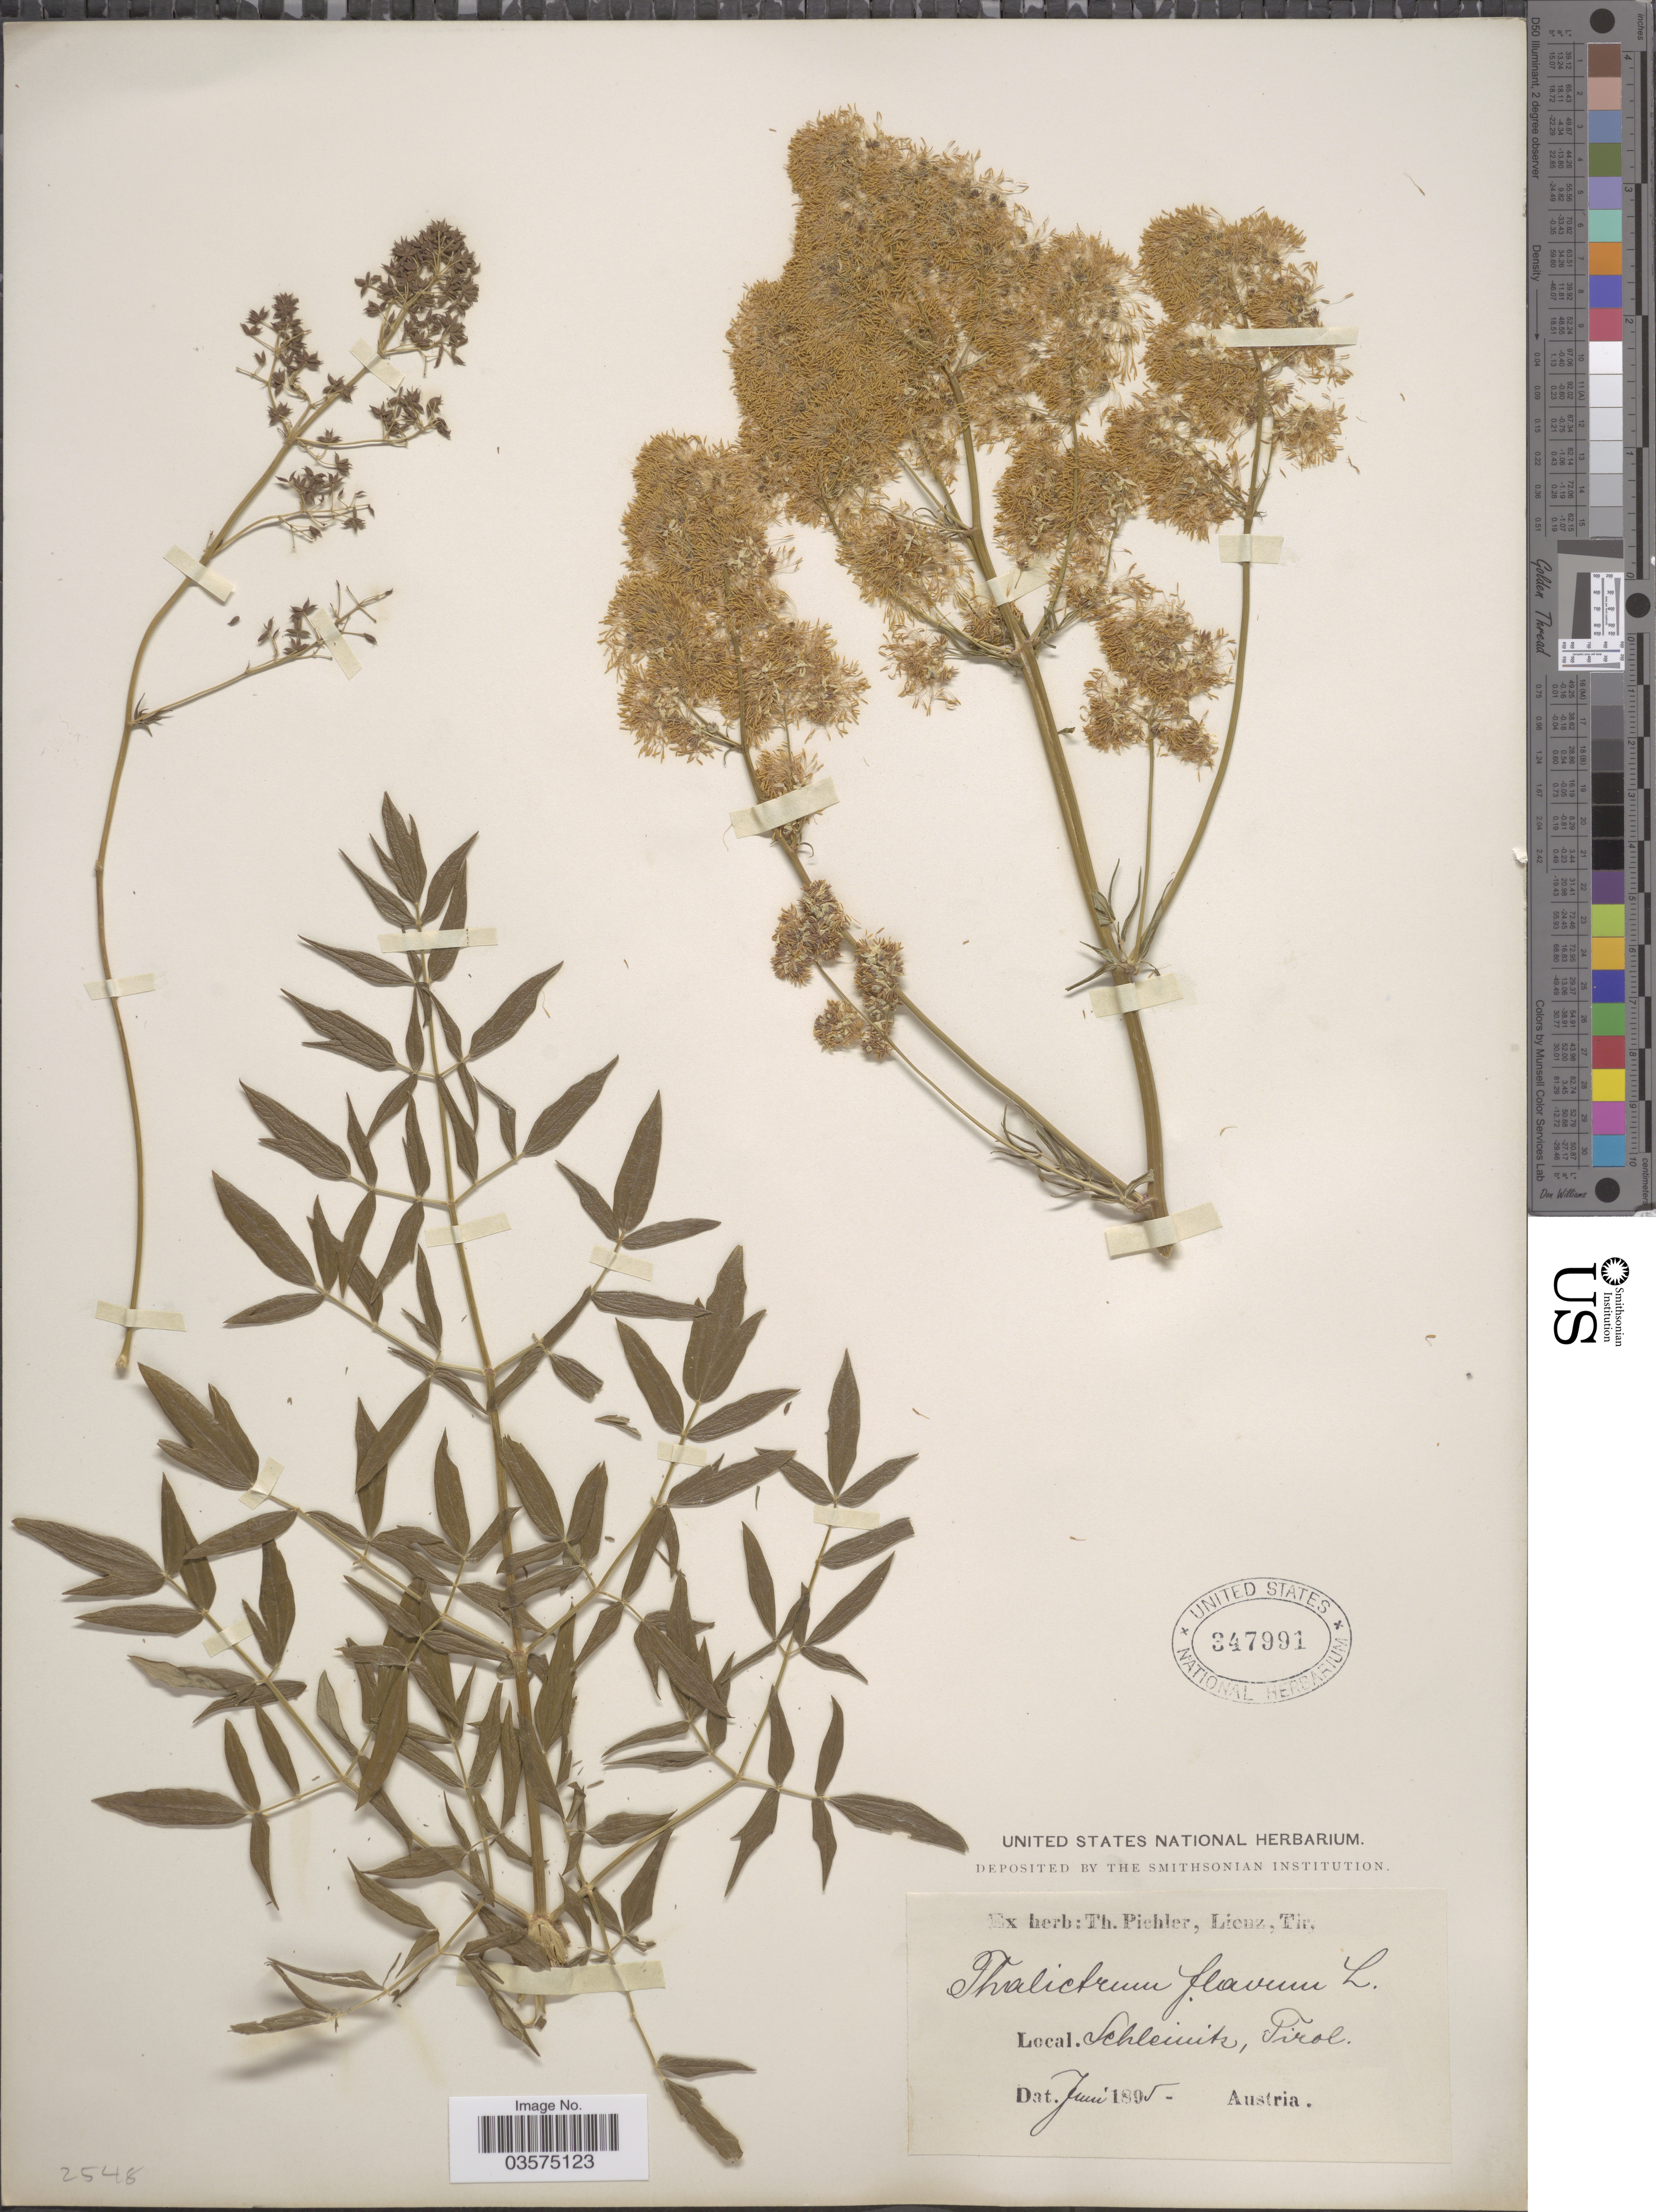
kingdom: Plantae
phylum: Tracheophyta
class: Magnoliopsida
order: Ranunculales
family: Ranunculaceae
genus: Thalictrum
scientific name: Thalictrum flavum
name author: L.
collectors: ex herb. T. Pichler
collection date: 1895-06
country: Austria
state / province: Tirol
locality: Schleinitz.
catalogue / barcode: US 347991